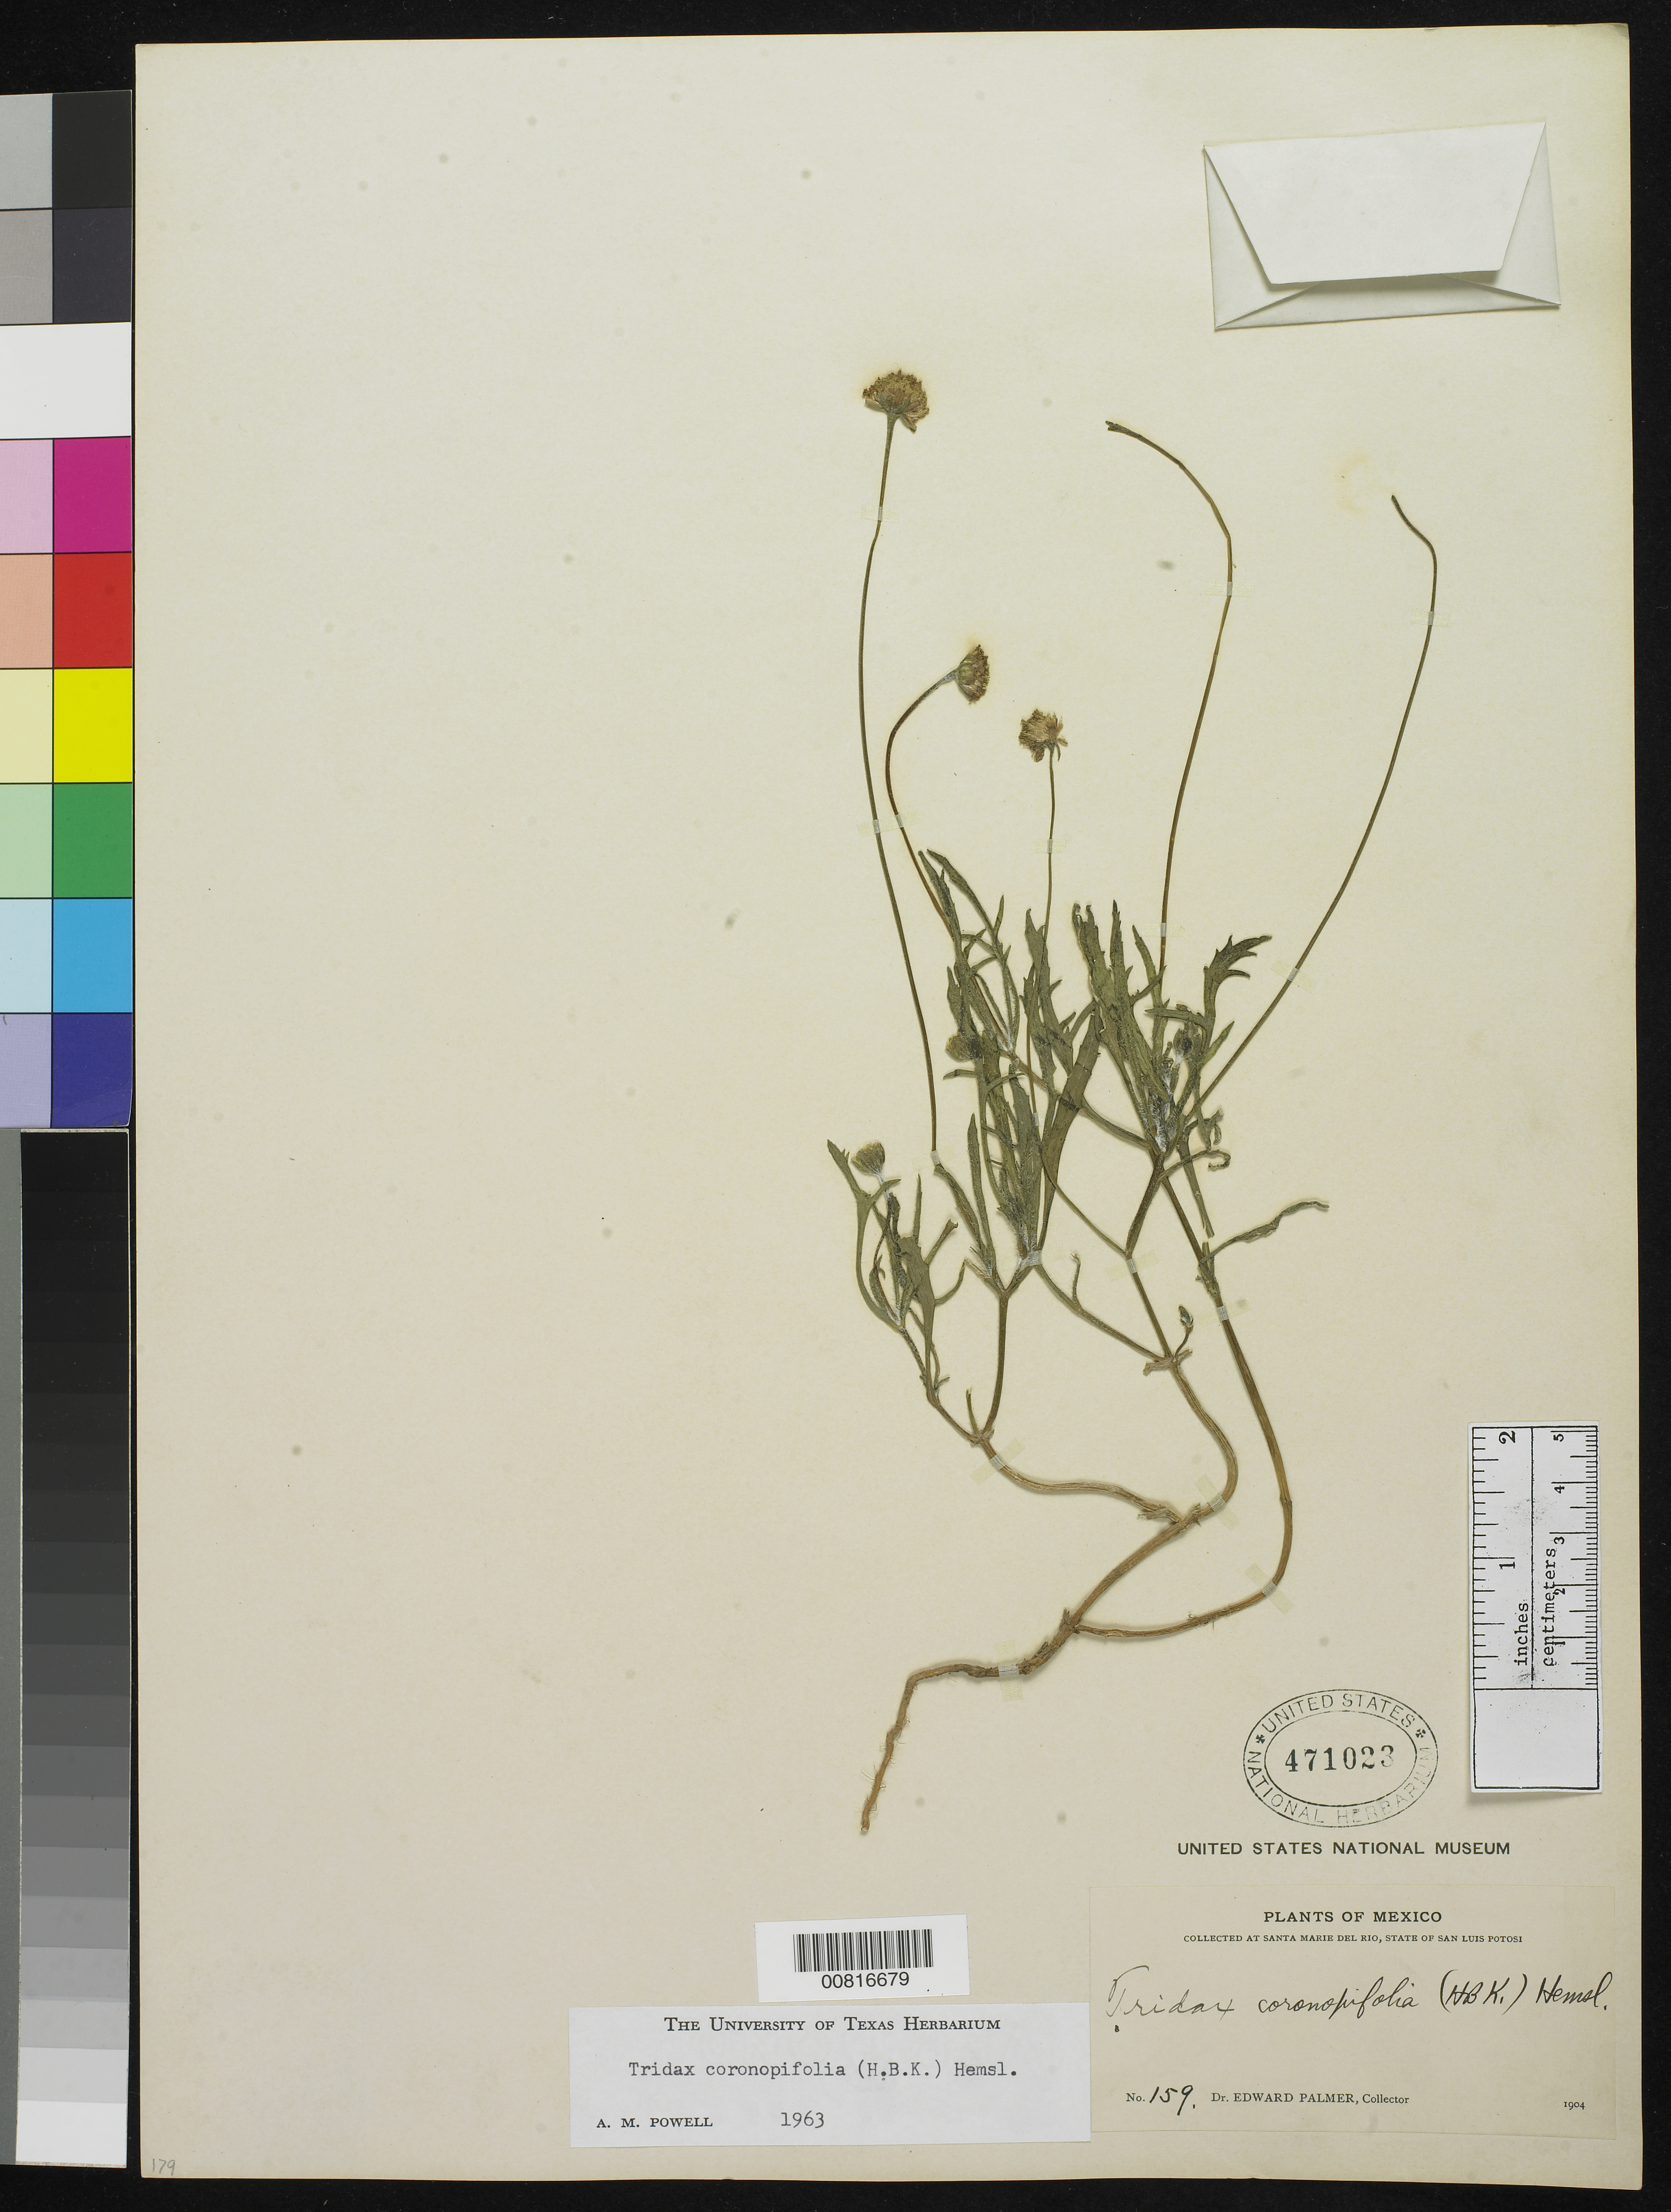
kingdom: Plantae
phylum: Tracheophyta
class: Magnoliopsida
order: Asterales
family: Asteraceae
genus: Tridax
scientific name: Tridax coronopifolia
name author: (Kunth) Hemsl.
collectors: E. Palmer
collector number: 159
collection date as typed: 1904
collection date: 1904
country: Mexico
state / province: San Luis Potosí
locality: Santa María del Río, San Luis Potosí.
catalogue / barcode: US 471023